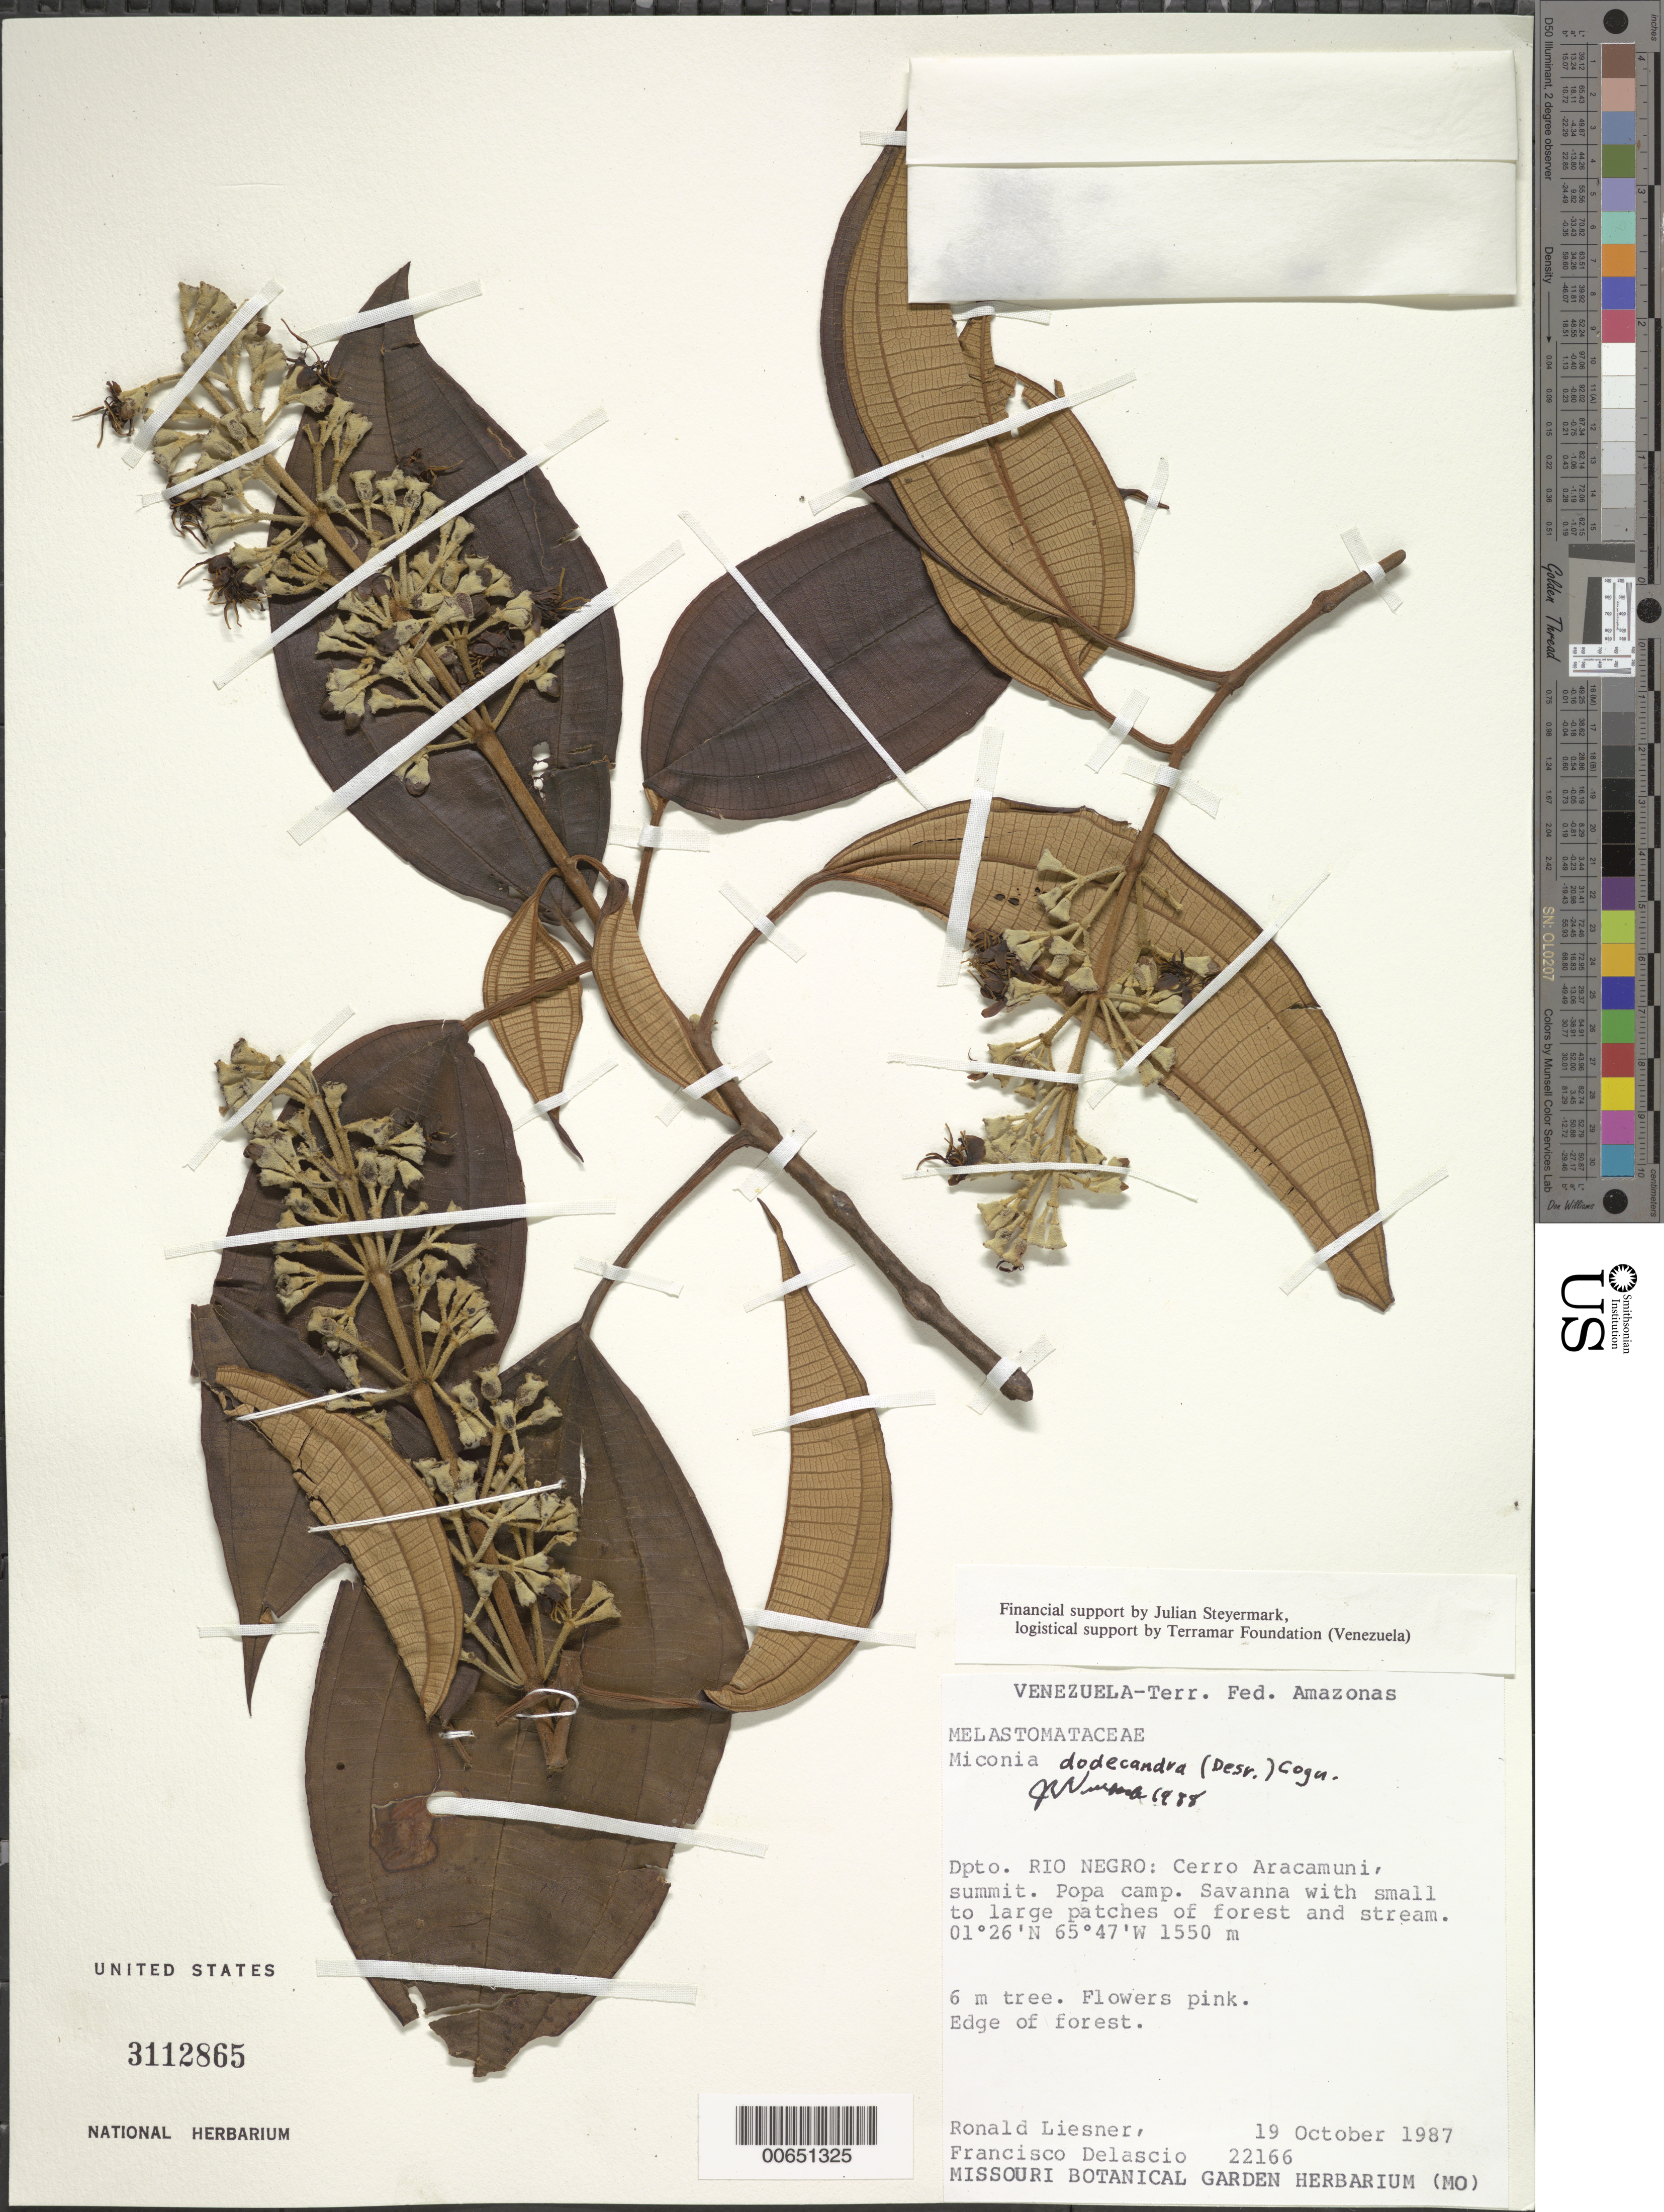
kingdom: Plantae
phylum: Tracheophyta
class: Magnoliopsida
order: Myrtales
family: Melastomataceae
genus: Miconia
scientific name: Miconia dodecandra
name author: Cogn.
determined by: Wurdack, John J., (US), US (UNITED STATES)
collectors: R. L. Liesner & F. Delascio C.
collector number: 22166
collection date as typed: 19-Oct-87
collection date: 1987-10-19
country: Venezuela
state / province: Amazonas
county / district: Río Negro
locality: Cerro Aracamuni, Popa camp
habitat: Summit; savanna with small to large patches of forest and stream; edge of forest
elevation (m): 1550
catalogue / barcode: US 3112865